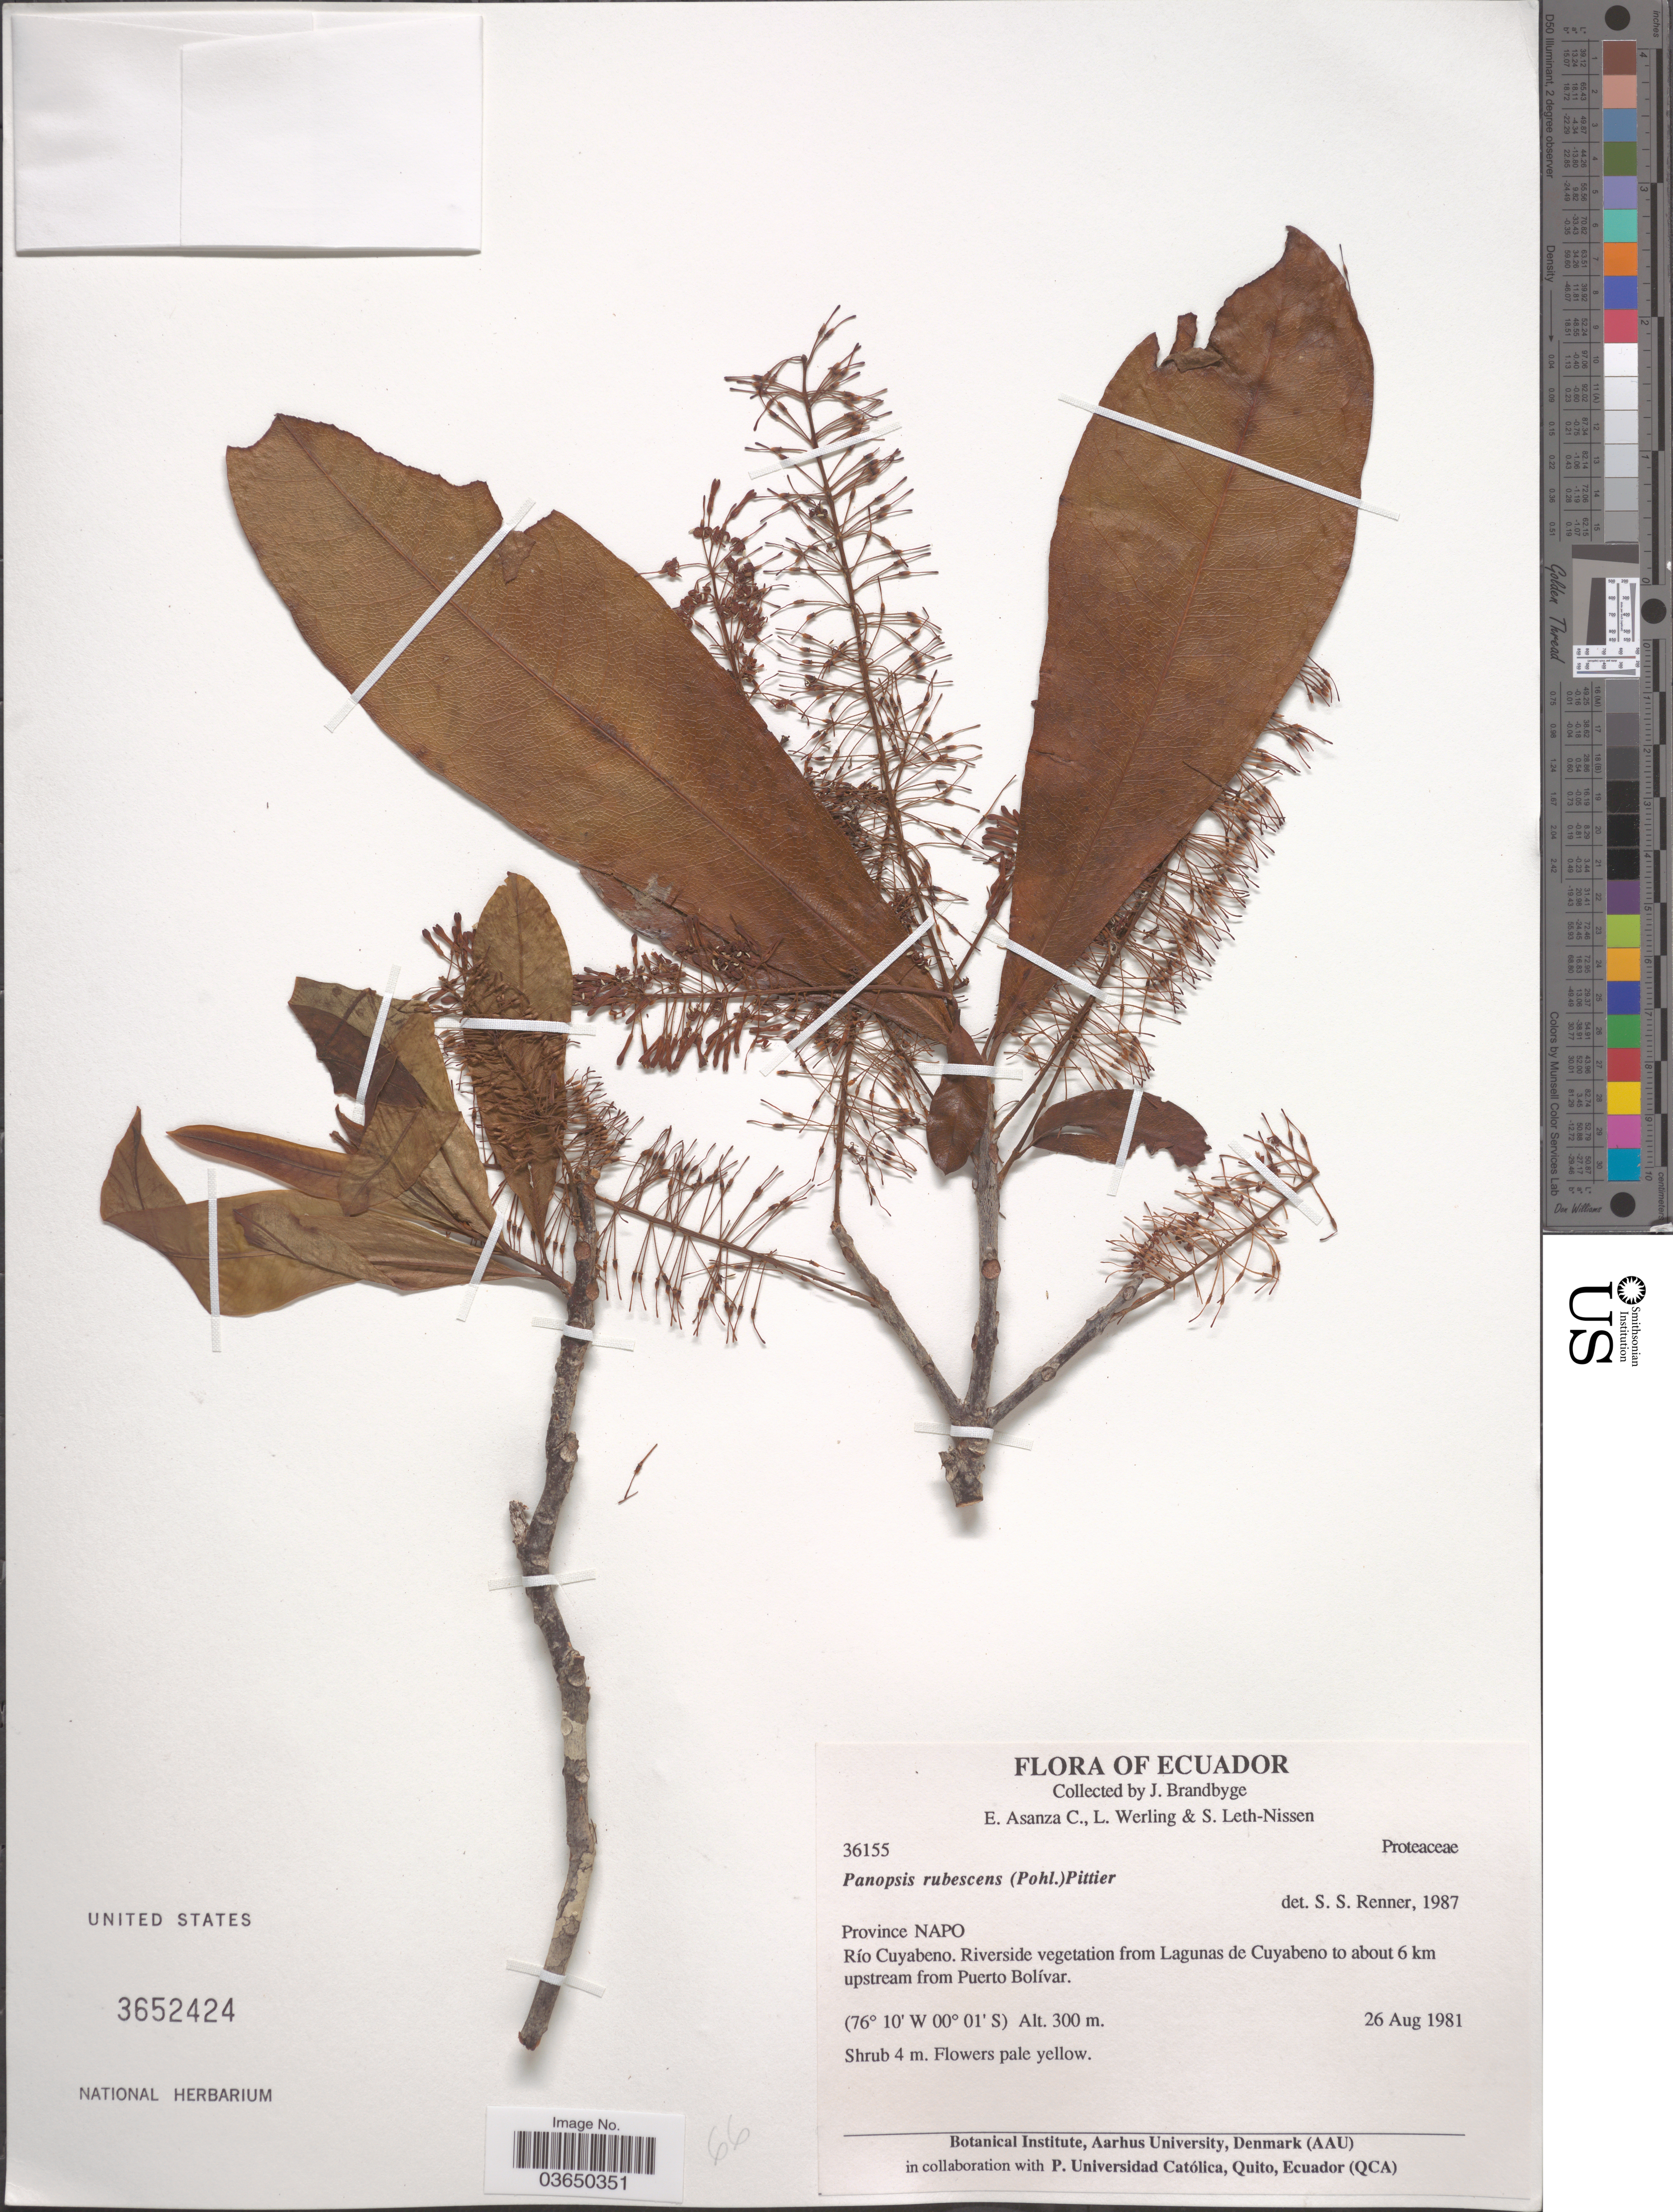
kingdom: Plantae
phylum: Tracheophyta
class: Magnoliopsida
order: Proteales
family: Proteaceae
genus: Panopsis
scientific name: Panopsis rubescens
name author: (Pohl) Pittier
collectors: J. Brandbyge, E. Asanza C., L. Werling & S. Leth-Nissen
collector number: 36155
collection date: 1981-08-26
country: Ecuador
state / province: Napo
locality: Río Cuyabeno. Riverside vegetation from Lagunas de Cuyabeno to about 6 km upstream from Puerto Bolívar.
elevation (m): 300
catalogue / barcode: US 3652424